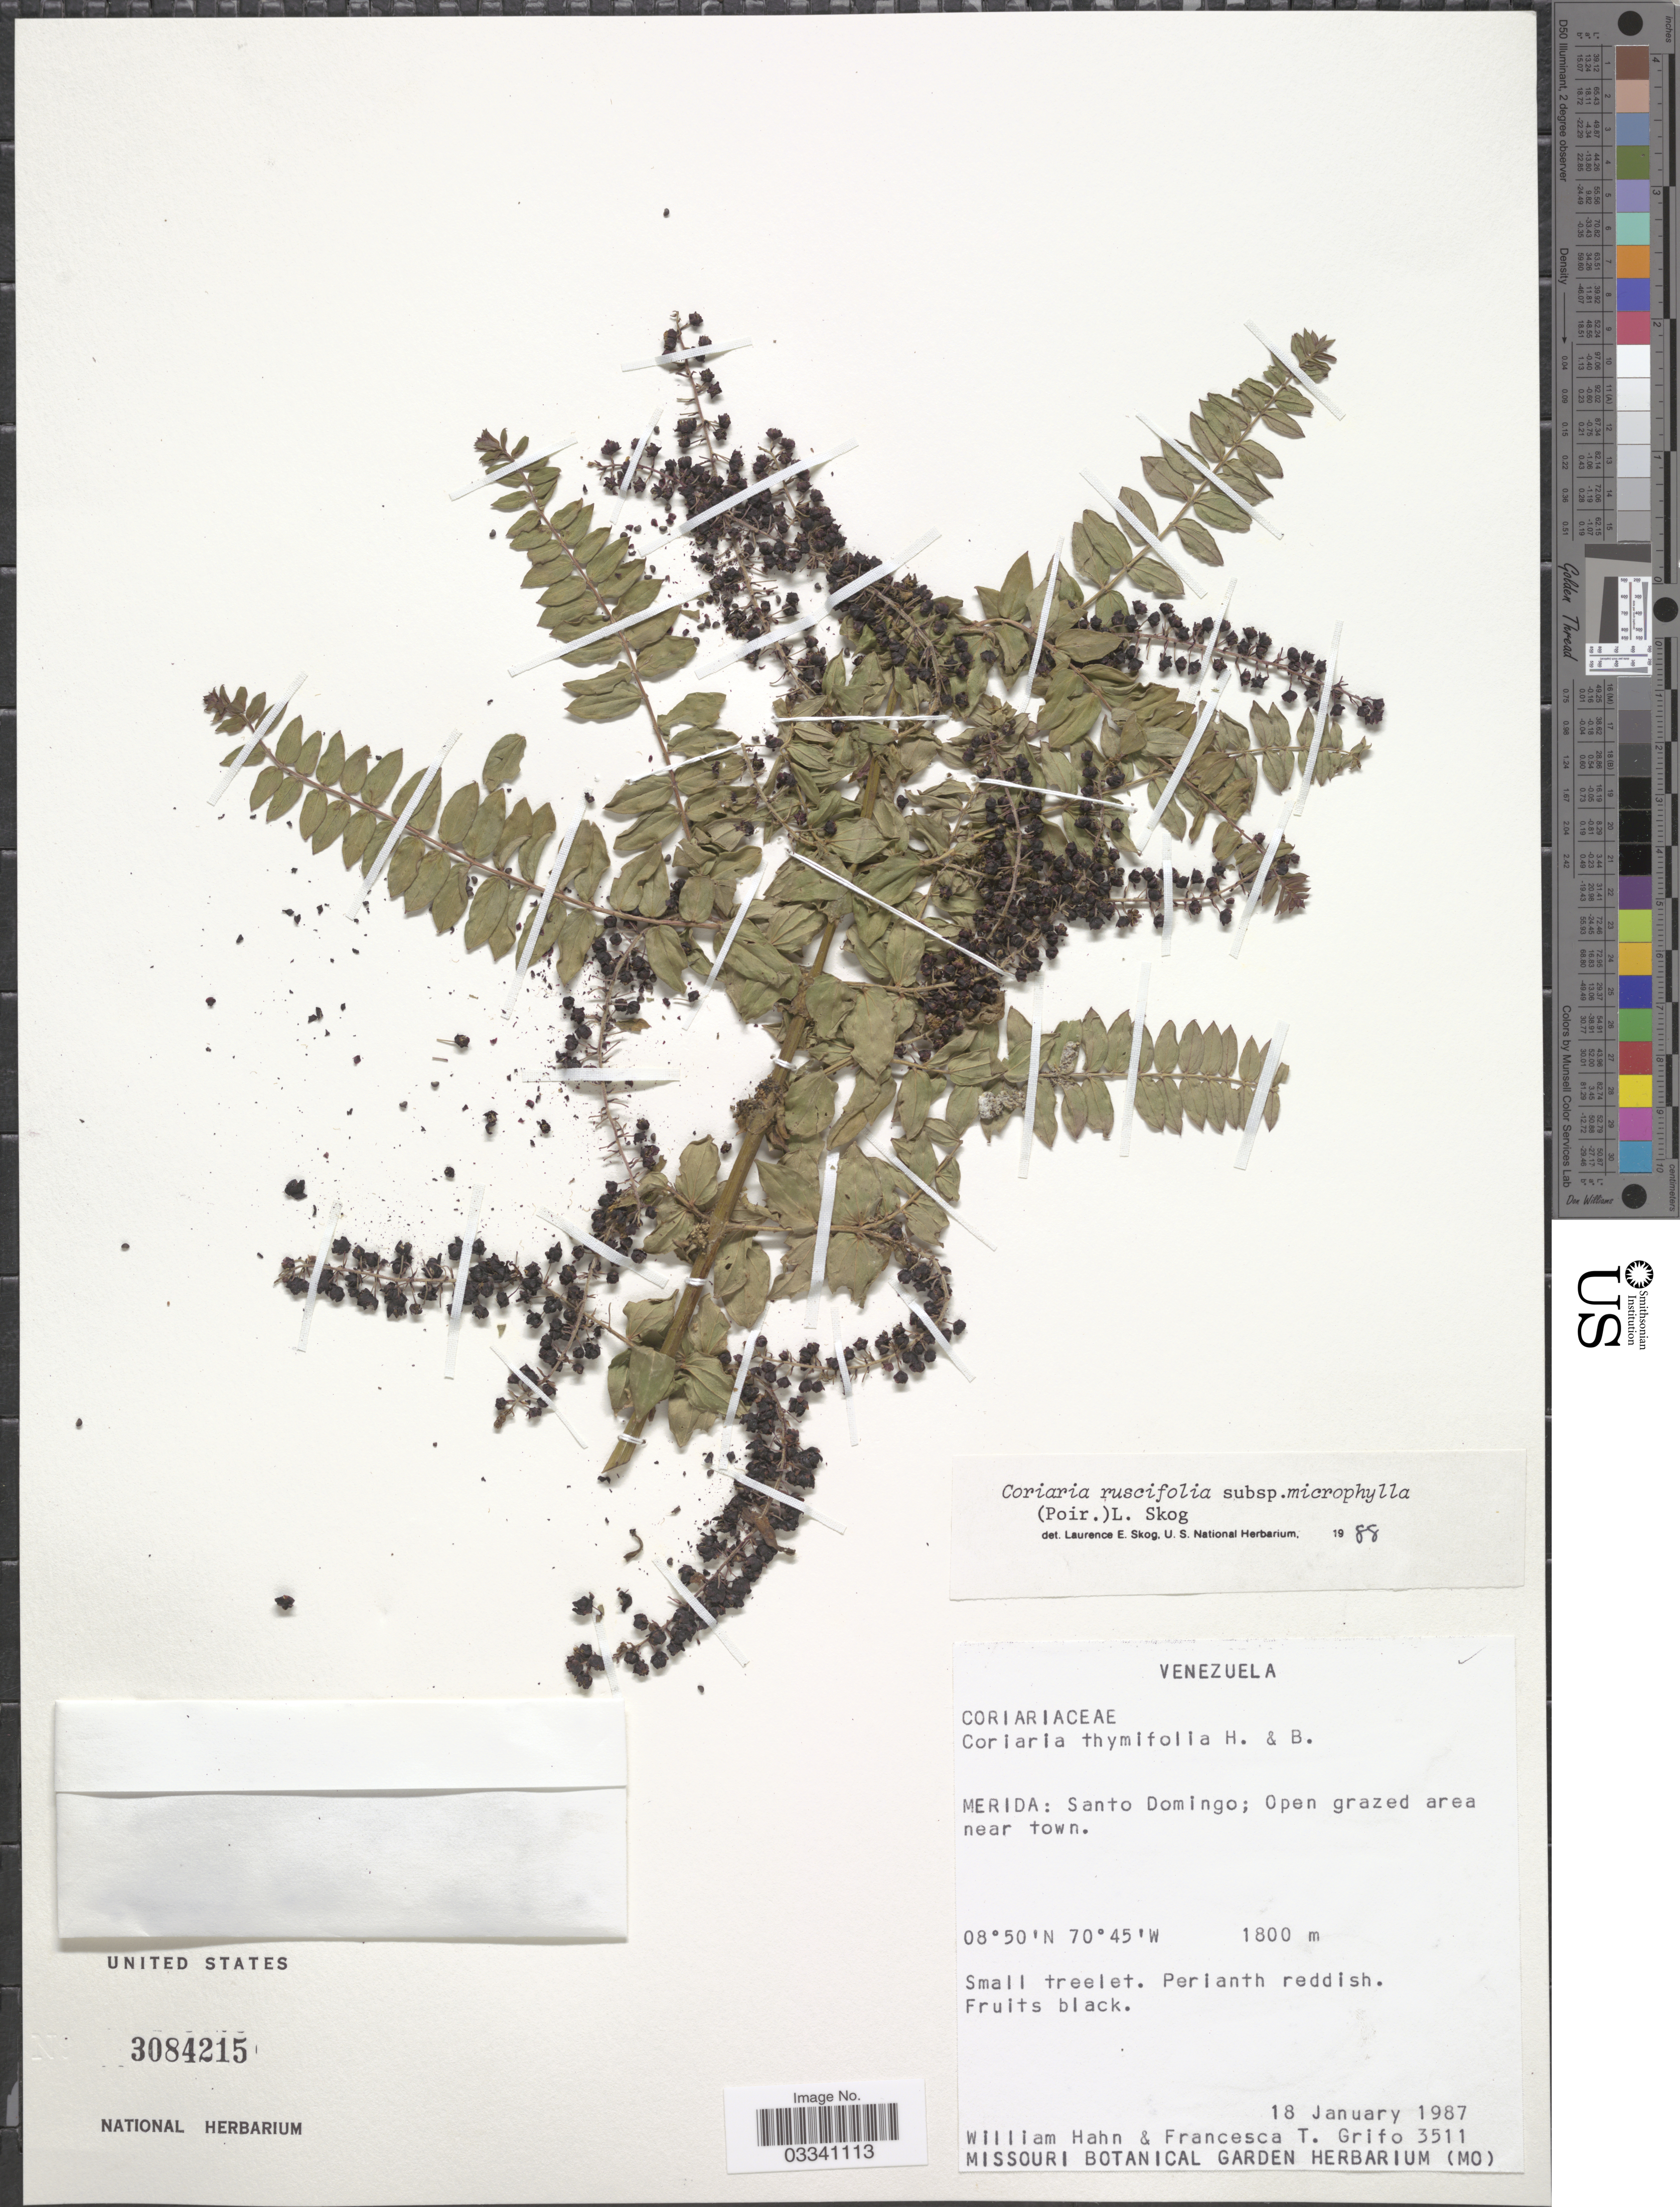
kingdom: Plantae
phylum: Tracheophyta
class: Magnoliopsida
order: Cucurbitales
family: Coriariaceae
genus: Coriaria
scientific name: Coriaria ruscifolia subsp. microphylla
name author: (Poir.) L.E. Skog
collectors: W. J. Hahn & F. Grifo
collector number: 3511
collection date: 1987-01-18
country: Venezuela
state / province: Mérida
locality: Santo Domingo.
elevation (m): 1800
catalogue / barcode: US 3084215